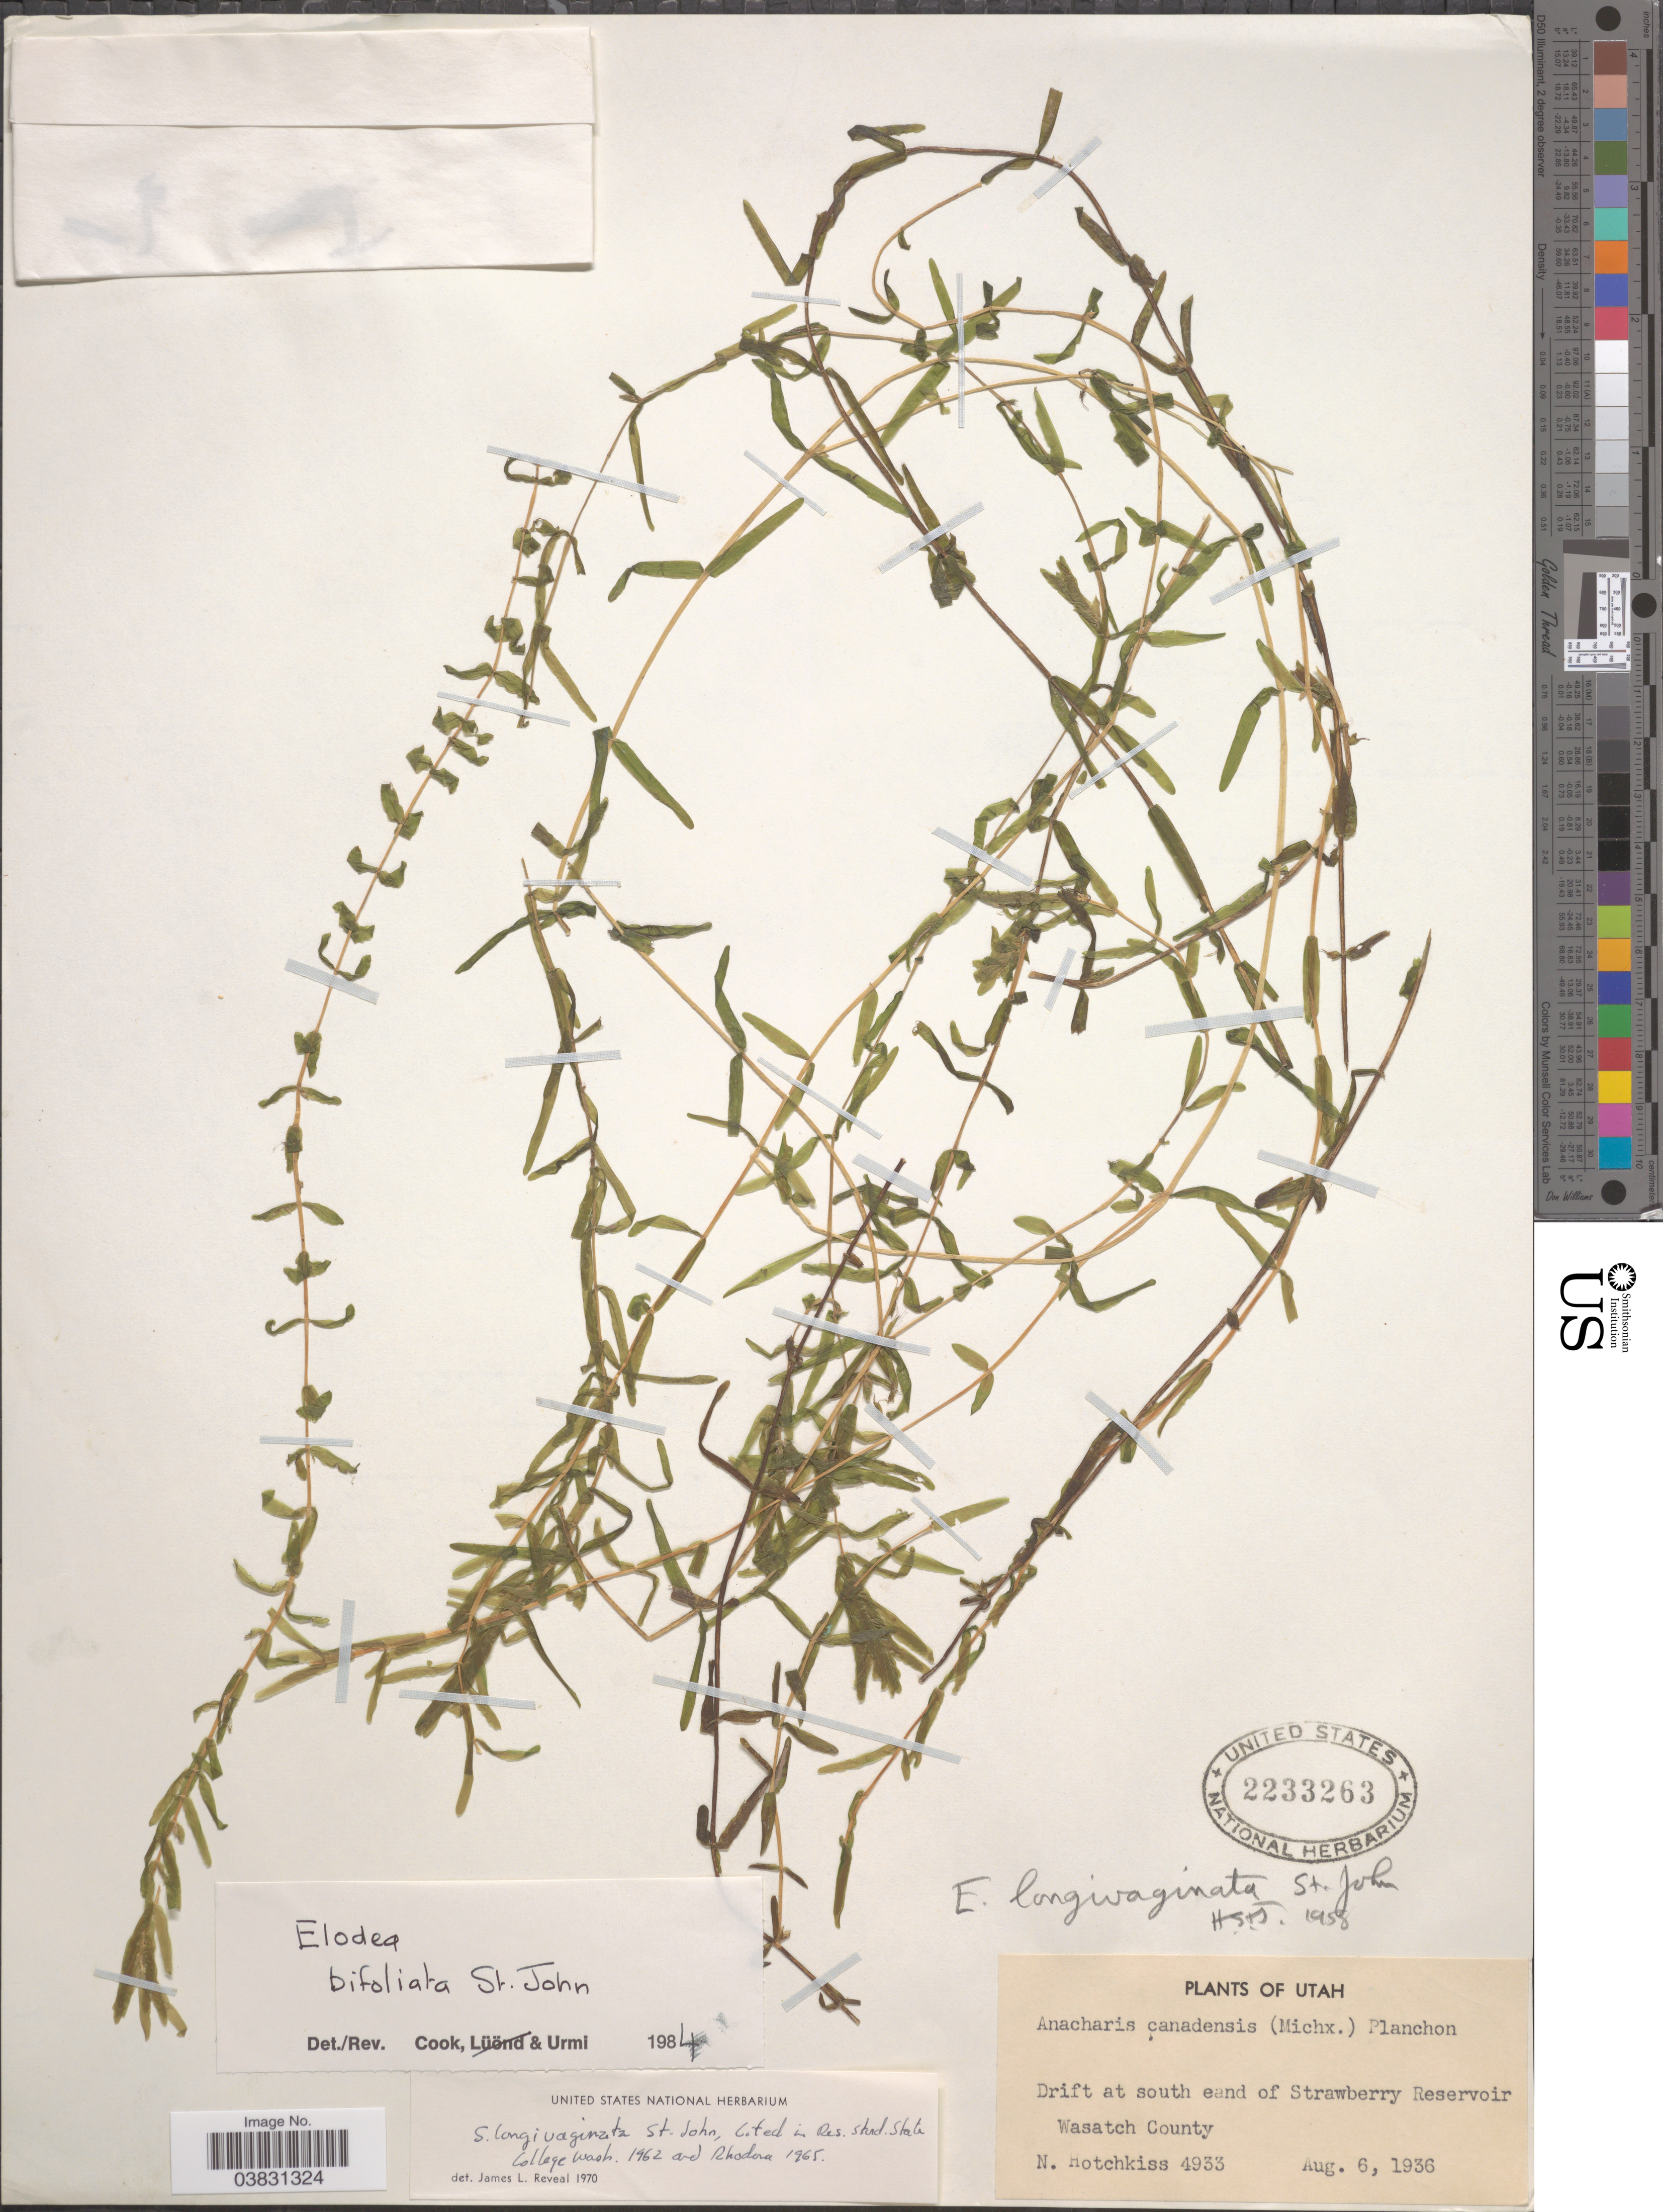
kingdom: Plantae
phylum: Tracheophyta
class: Liliopsida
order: Alismatales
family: Hydrocharitaceae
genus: Elodea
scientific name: Elodea bifoliata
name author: H. St. John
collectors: N. Hotchkiss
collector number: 4933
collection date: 1936-08-06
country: United States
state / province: Utah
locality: Drift at south eand of Strawberry Reservoir. Wasatch County.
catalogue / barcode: US 2233263